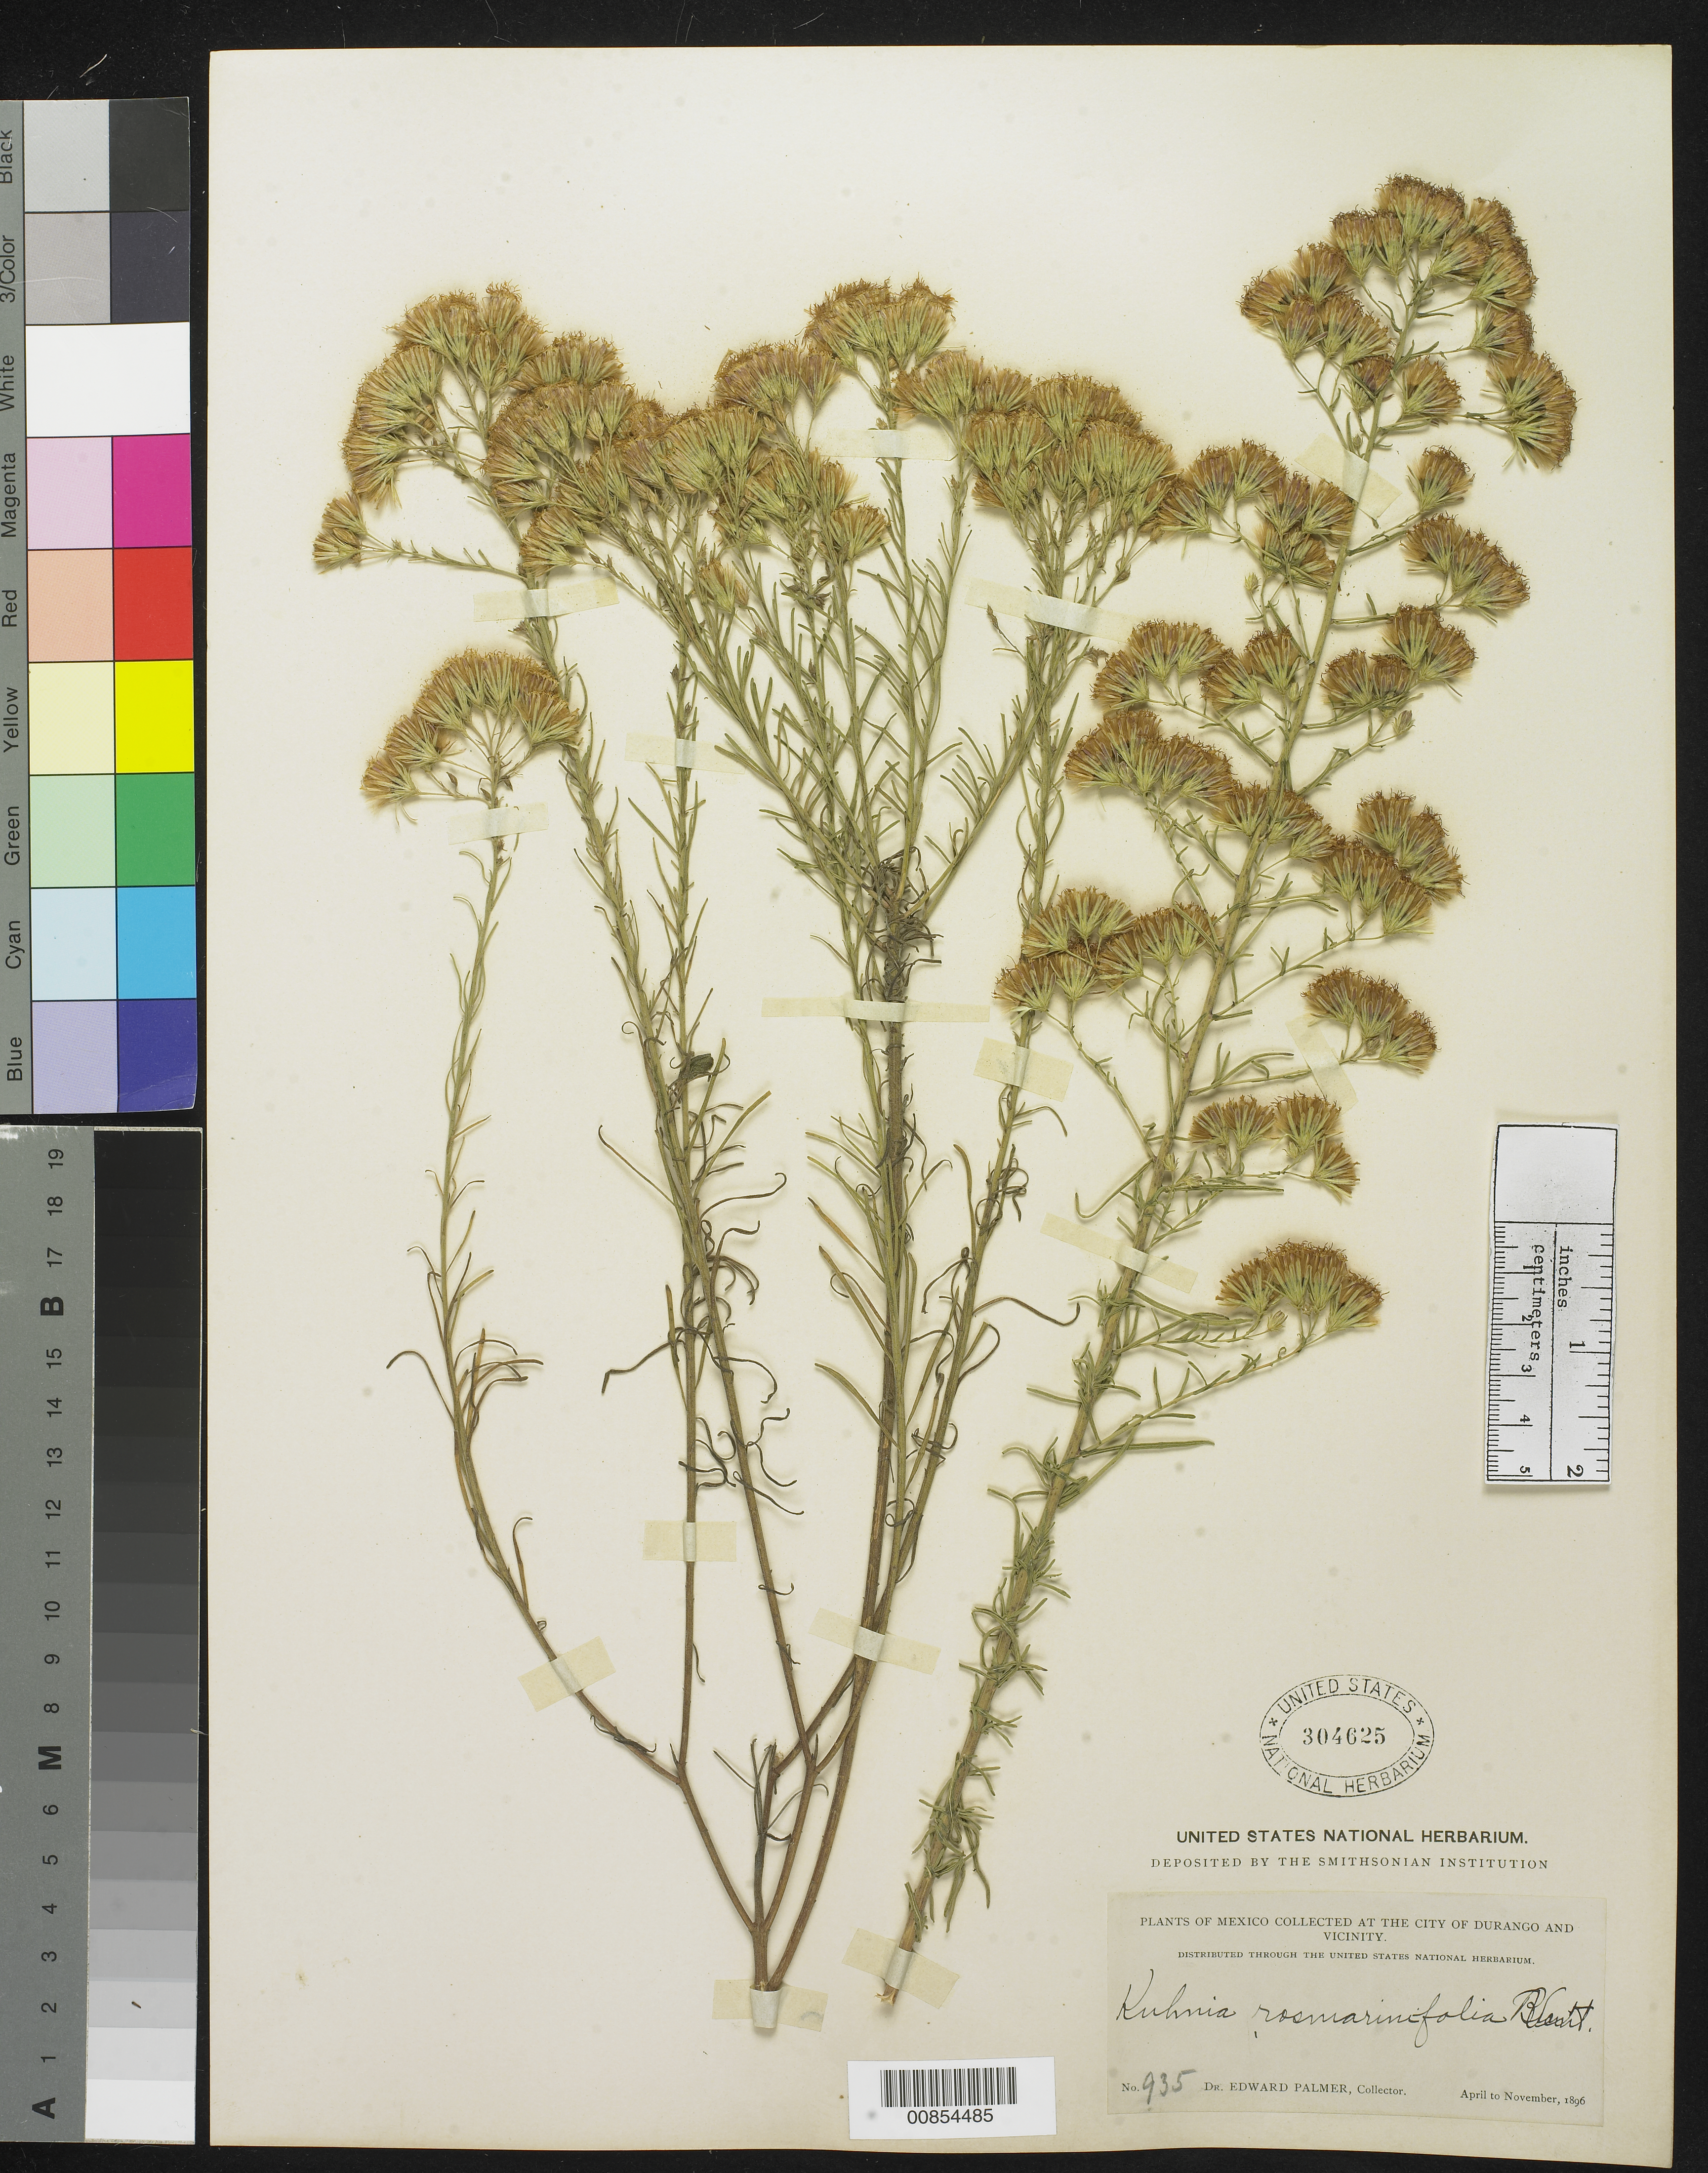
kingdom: Plantae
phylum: Tracheophyta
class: Magnoliopsida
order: Asterales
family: Asteraceae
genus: Brickellia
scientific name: Brickellia rosmarinifolia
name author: (Vent.) W.A. Weber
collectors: E. Palmer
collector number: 935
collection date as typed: Apr 1896 to -- Nov 1896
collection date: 1896-04/1896-11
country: Mexico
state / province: Durango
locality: City of Durango and vicinity.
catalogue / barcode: US 304625